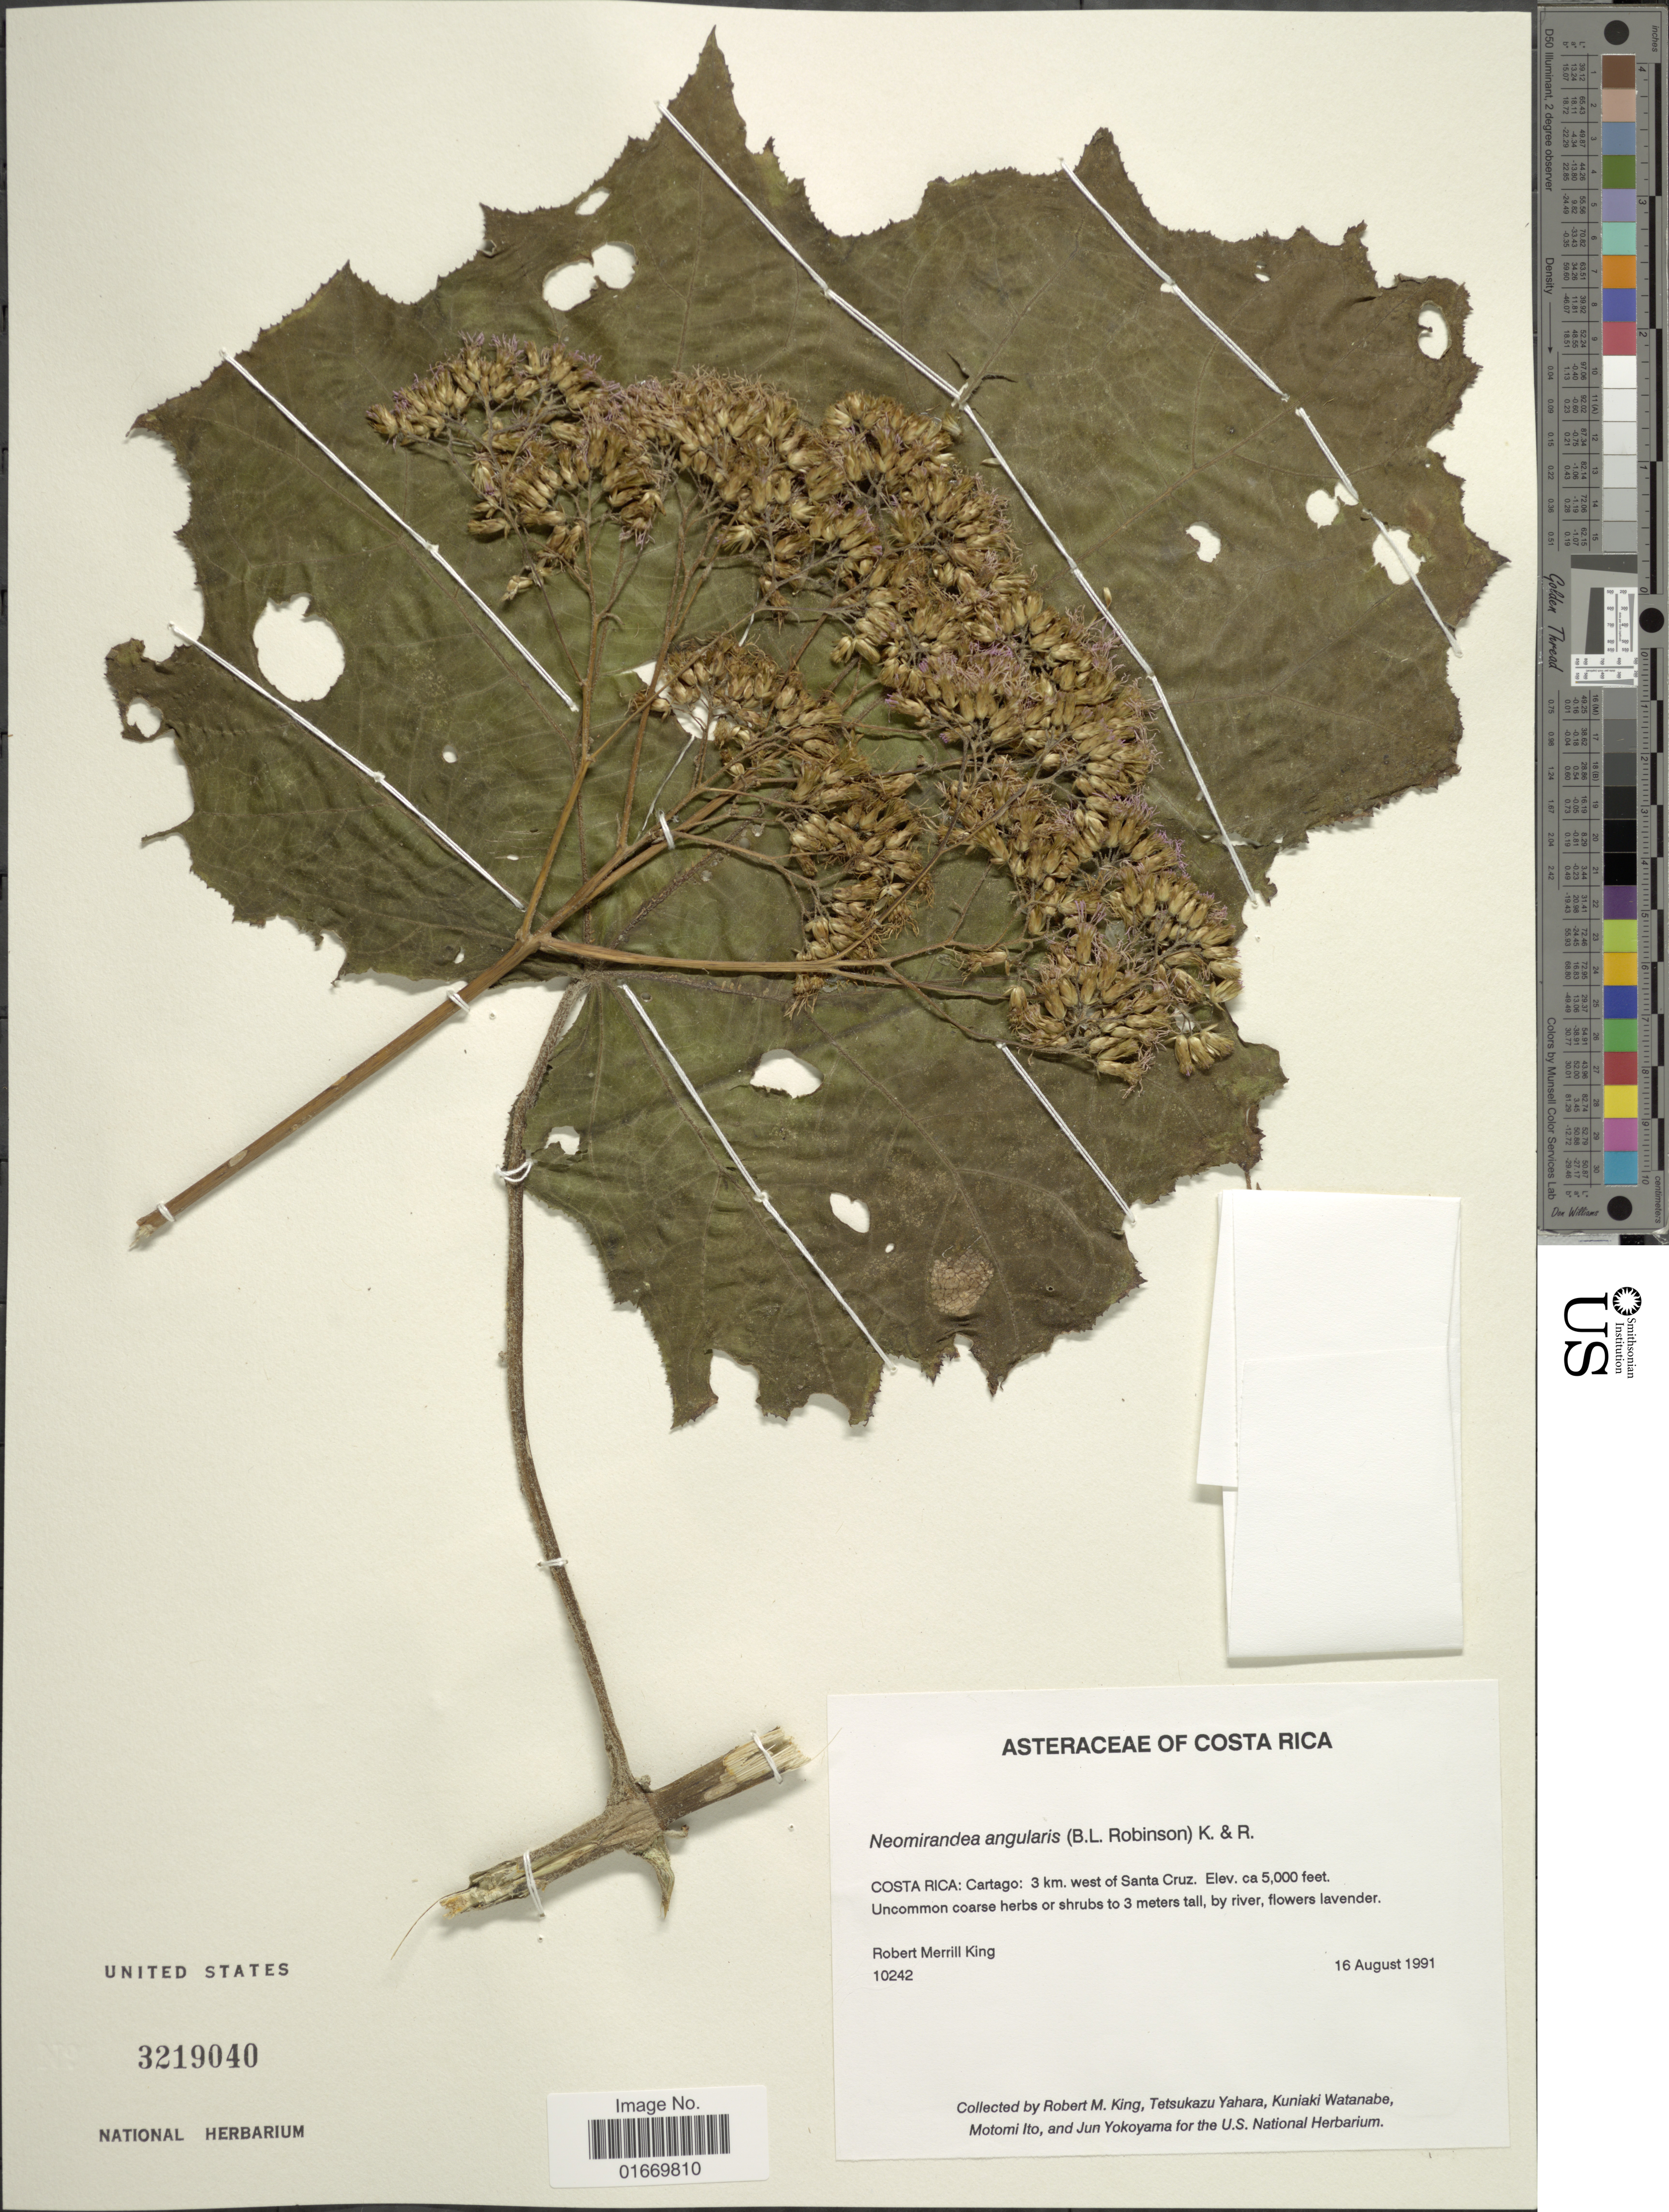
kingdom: Plantae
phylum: Tracheophyta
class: Magnoliopsida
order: Asterales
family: Asteraceae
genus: Neomirandea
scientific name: Neomirandea angularis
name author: (B.L. Rob.) R.M. King & H. Rob.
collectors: R. M. King, T. Yahara, K. Watanabe, M. Ito & J. Yokoyama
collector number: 10242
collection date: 1991-08-16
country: Costa Rica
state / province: Cartago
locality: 3 km. west of Santa Cruz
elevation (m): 1524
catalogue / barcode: US 3219040